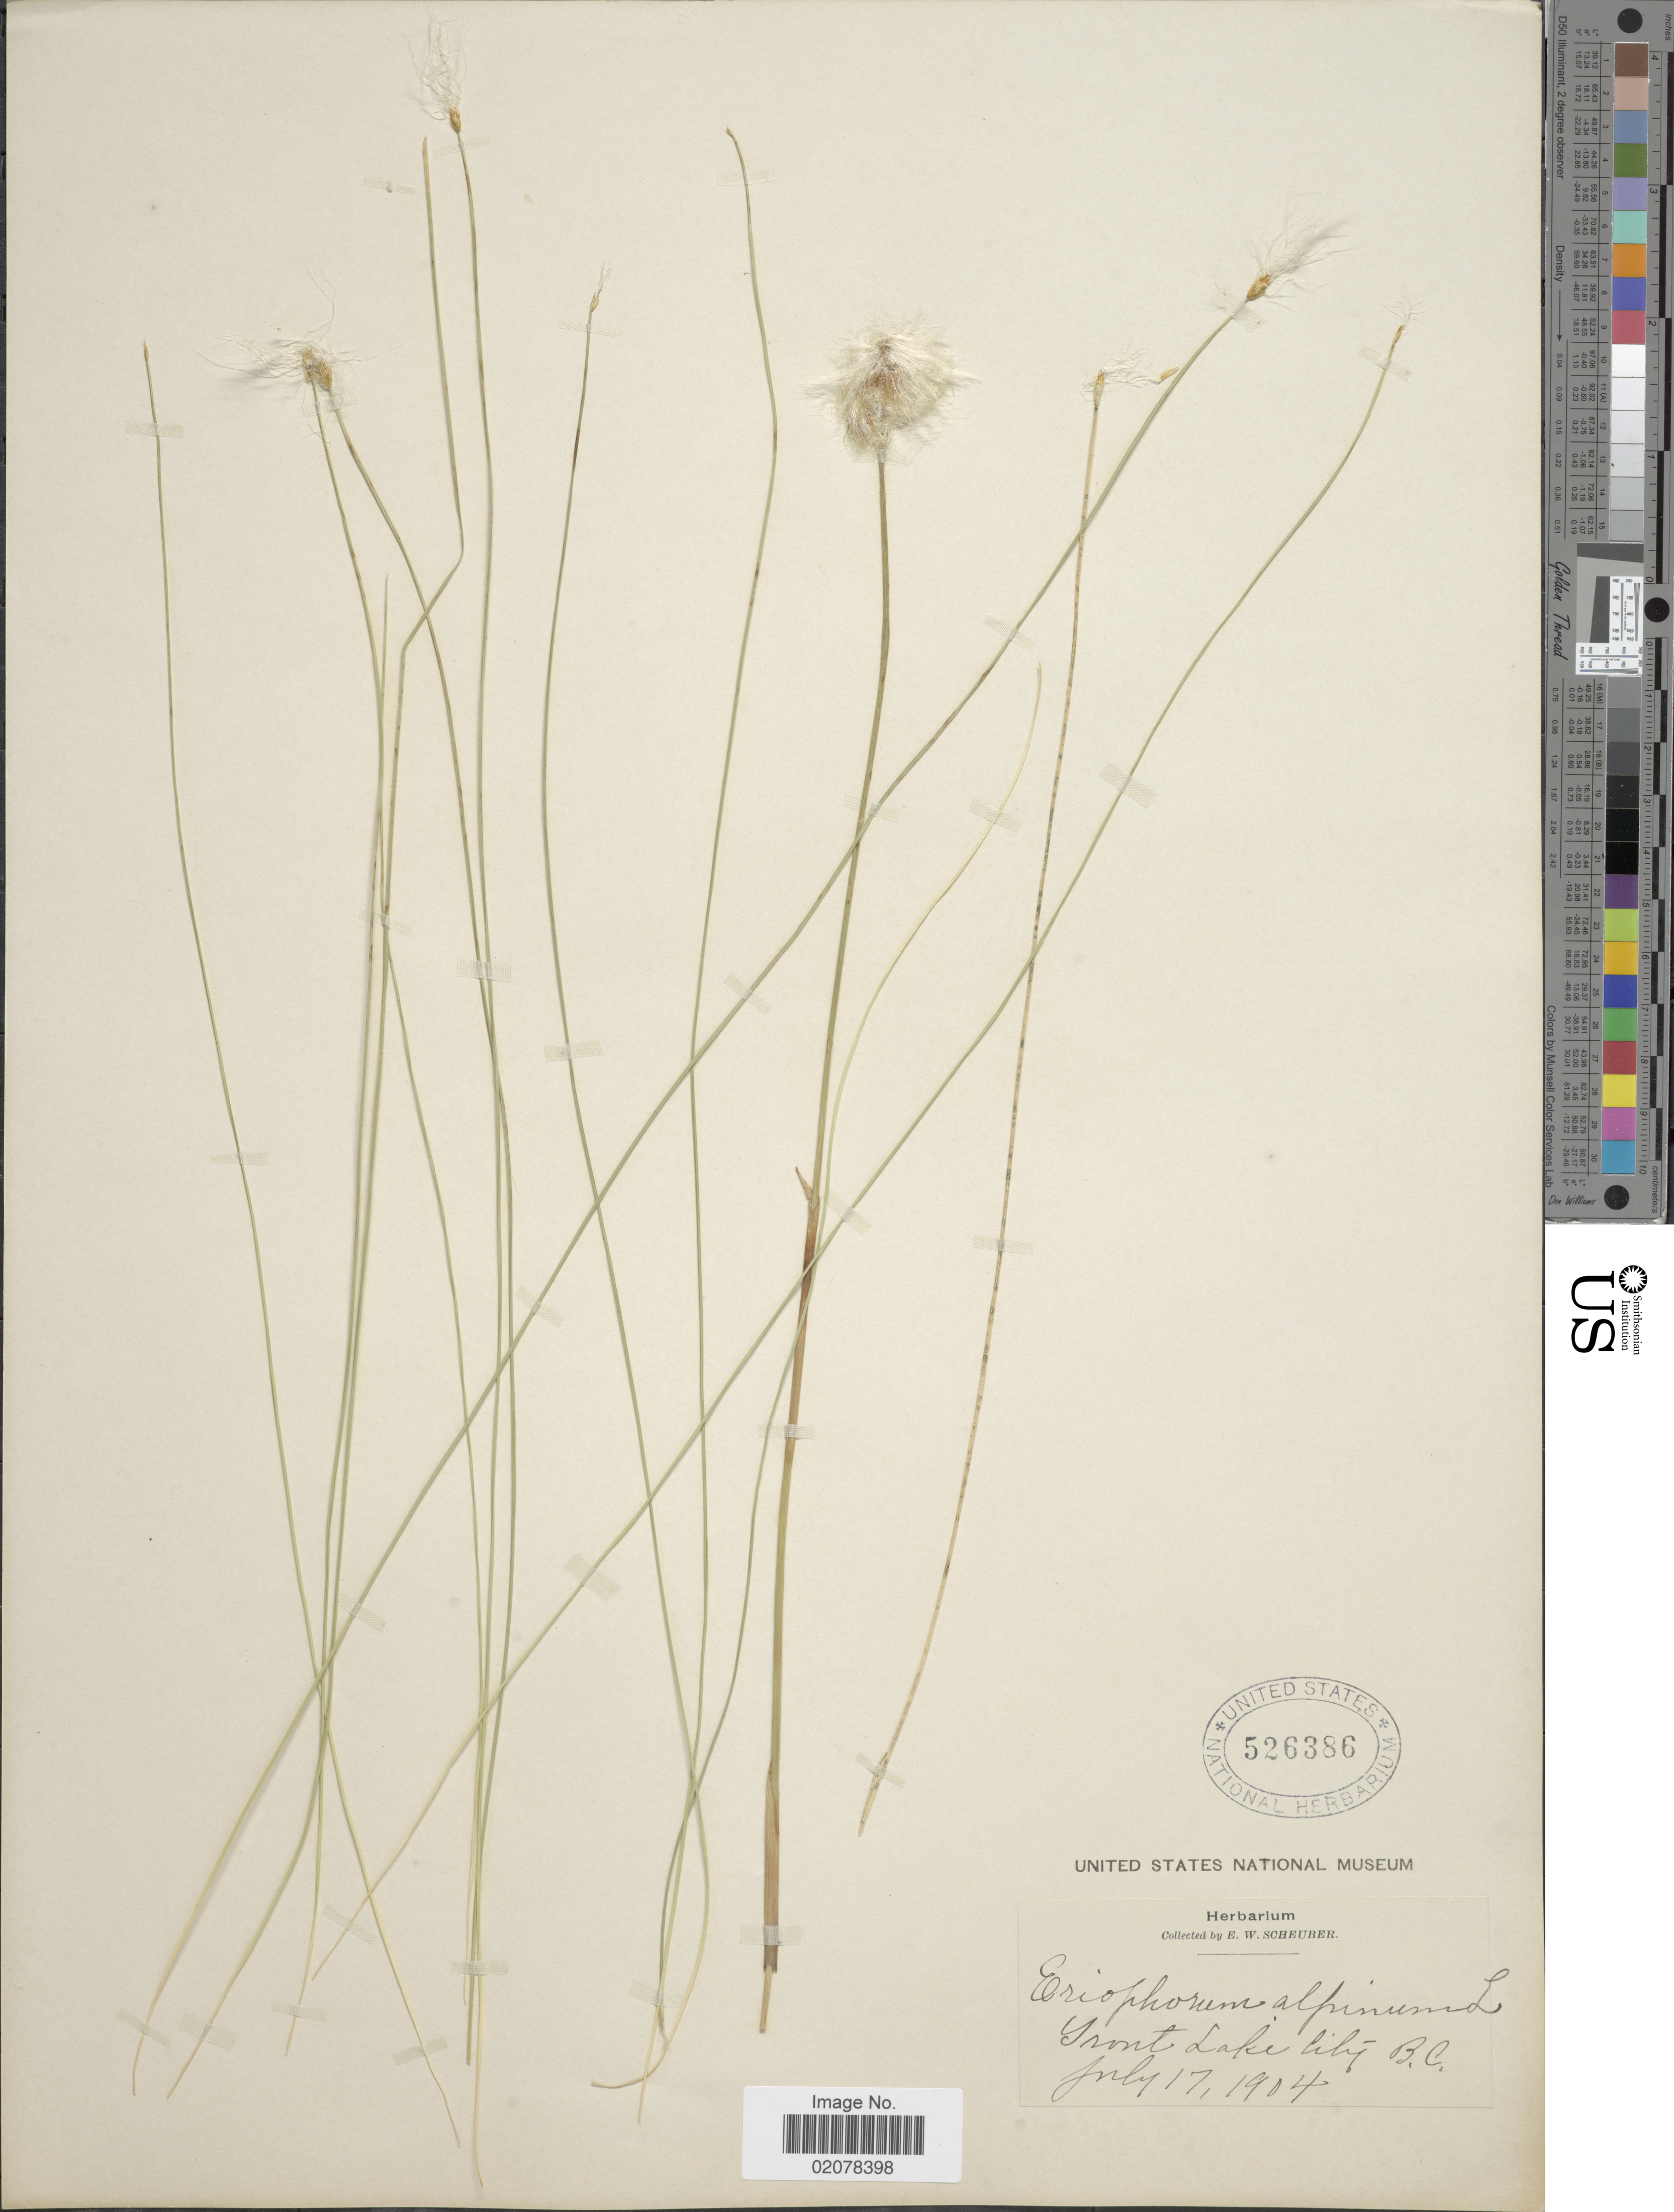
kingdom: Plantae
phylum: Tracheophyta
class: Liliopsida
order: Poales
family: Cyperaceae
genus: Trichophorum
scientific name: Trichophorum alpinum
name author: (L.) Pers.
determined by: Strong, M. T., (US), Smithsonian Institution - National Museum of Natural History (UNITED STATES)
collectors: E. Scheuber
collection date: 1904-07-17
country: Canada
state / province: British Columbia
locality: Trout Lake City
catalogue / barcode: US 526386